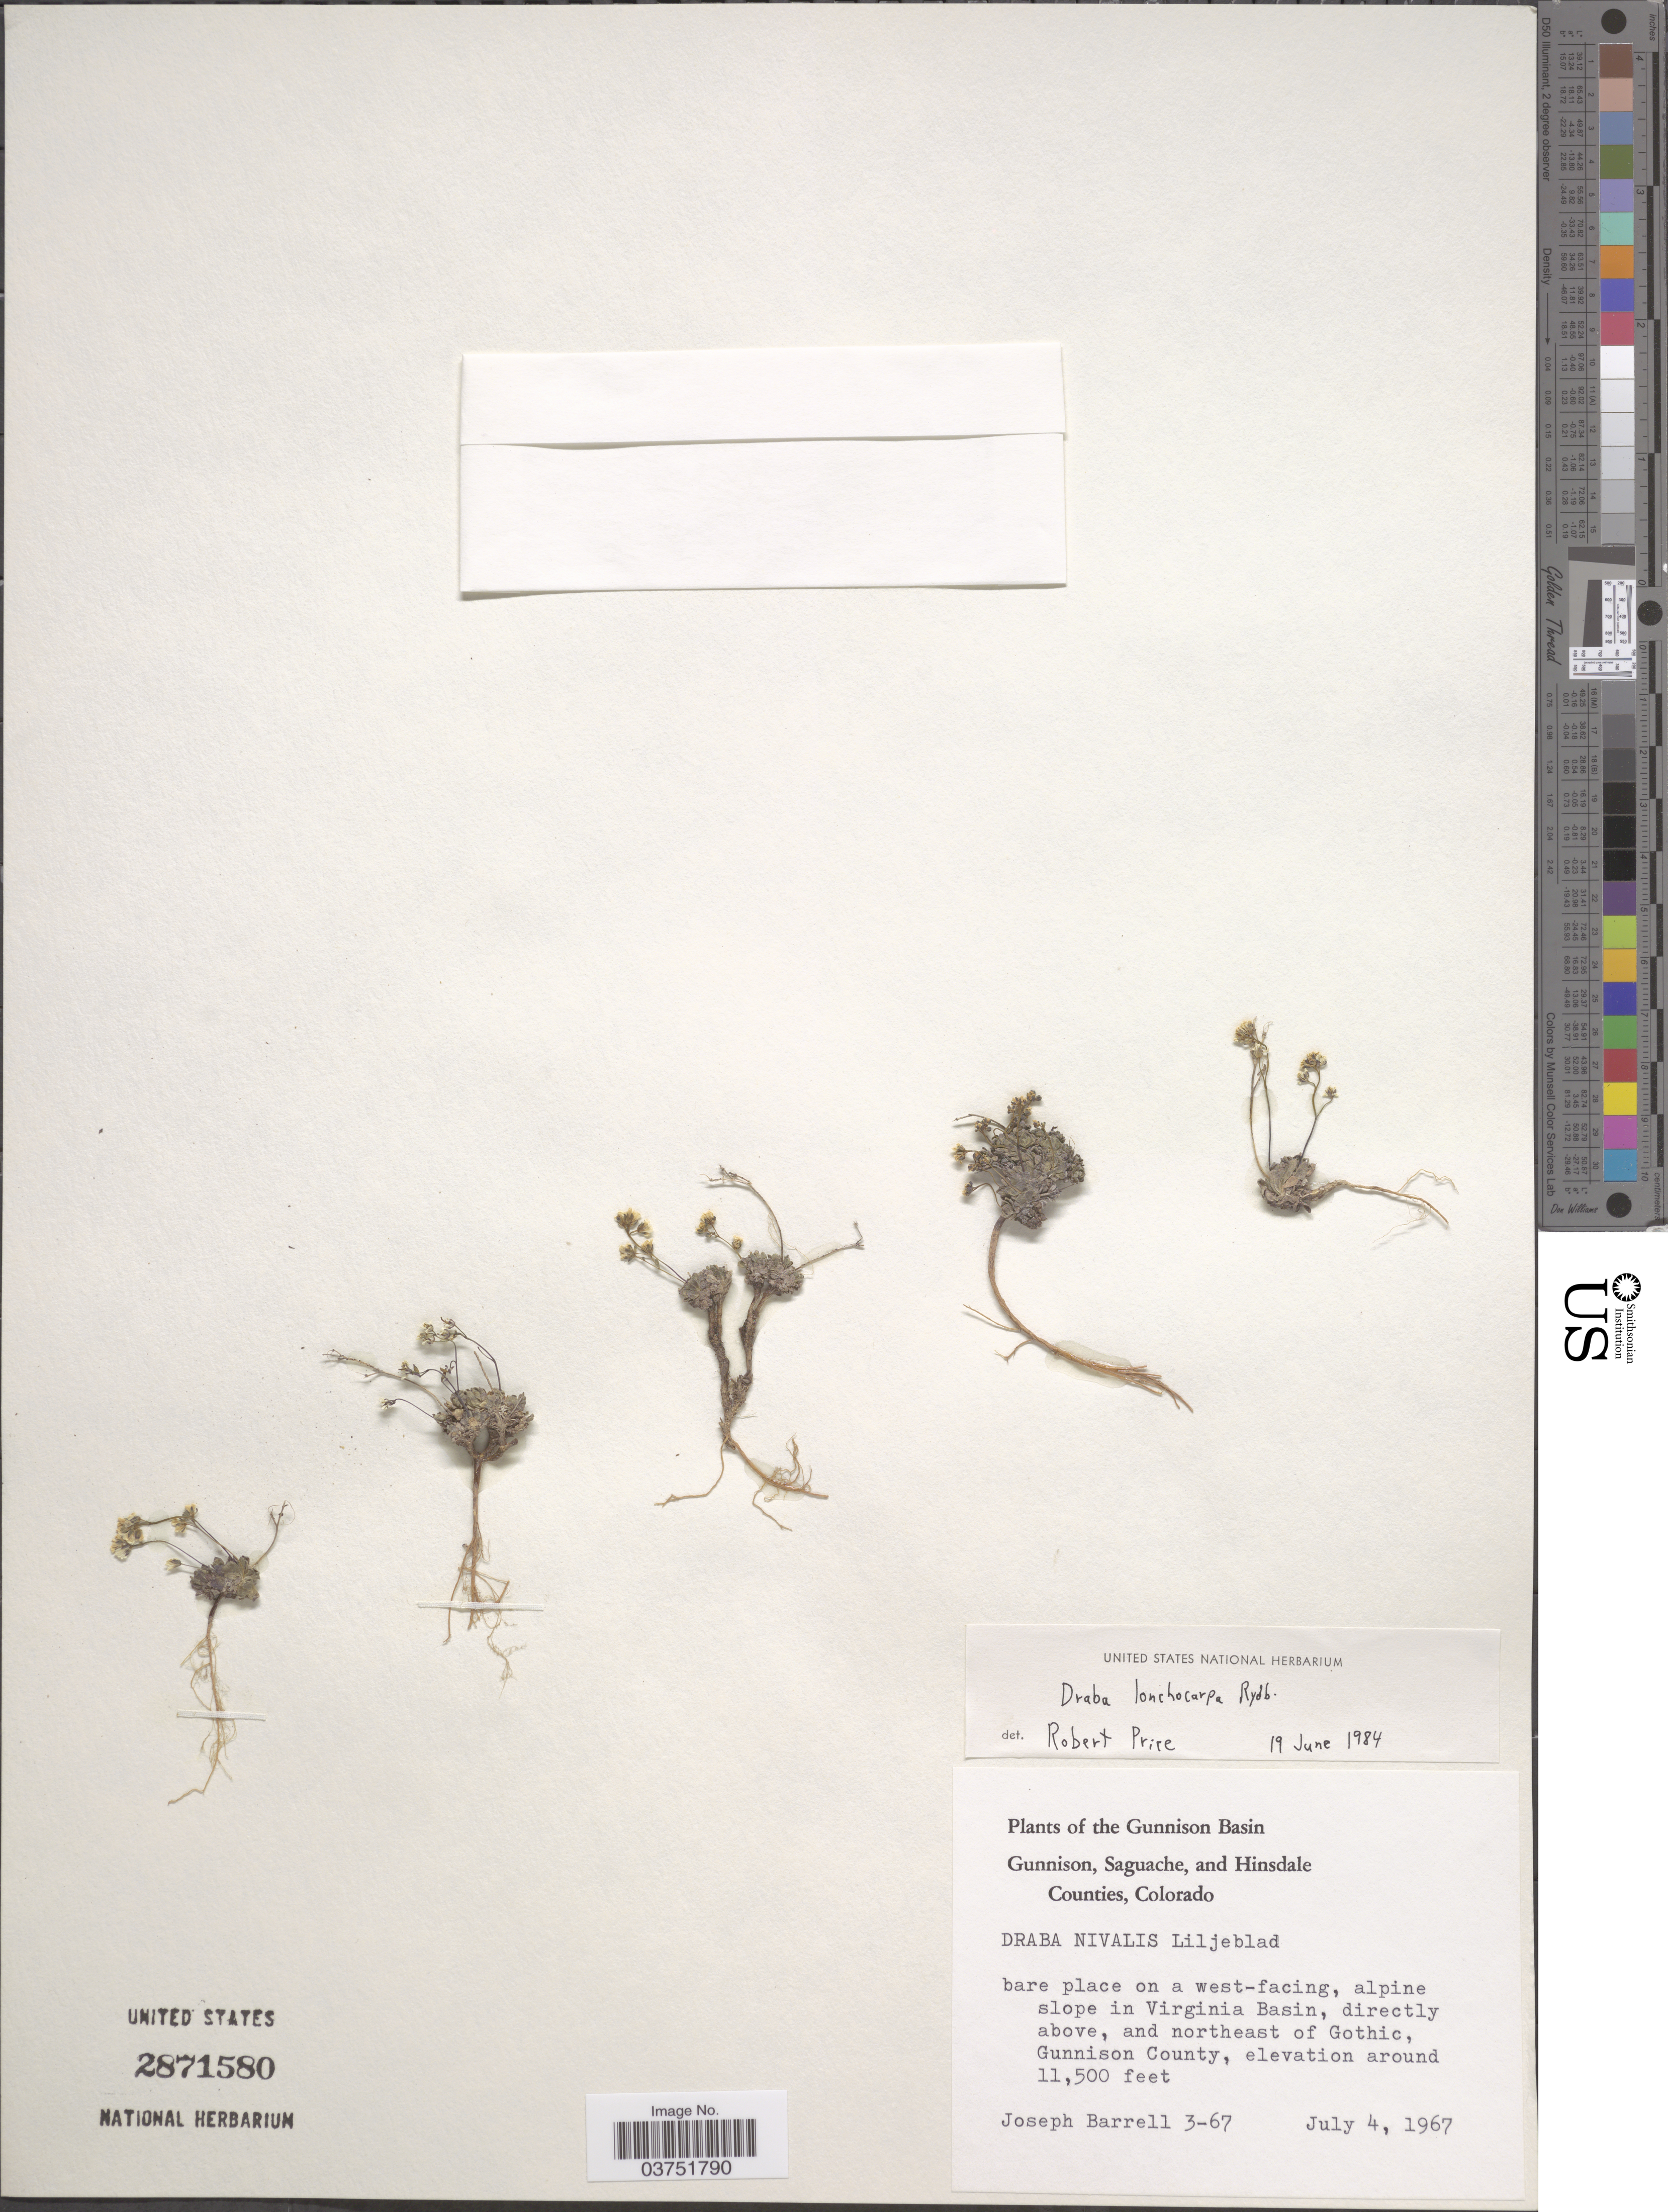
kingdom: Plantae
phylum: Tracheophyta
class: Magnoliopsida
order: Brassicales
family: Brassicaceae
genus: Draba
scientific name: Draba lonchocarpa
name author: Rydb.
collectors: J. Barrell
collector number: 3-67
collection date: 1967-07-04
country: United States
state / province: Colorado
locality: Gunnison Basin. Alpine slope in Virginia Basin, directly above, and northeast of Gothic, Gunnison County.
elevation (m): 3505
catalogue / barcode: US 2871580